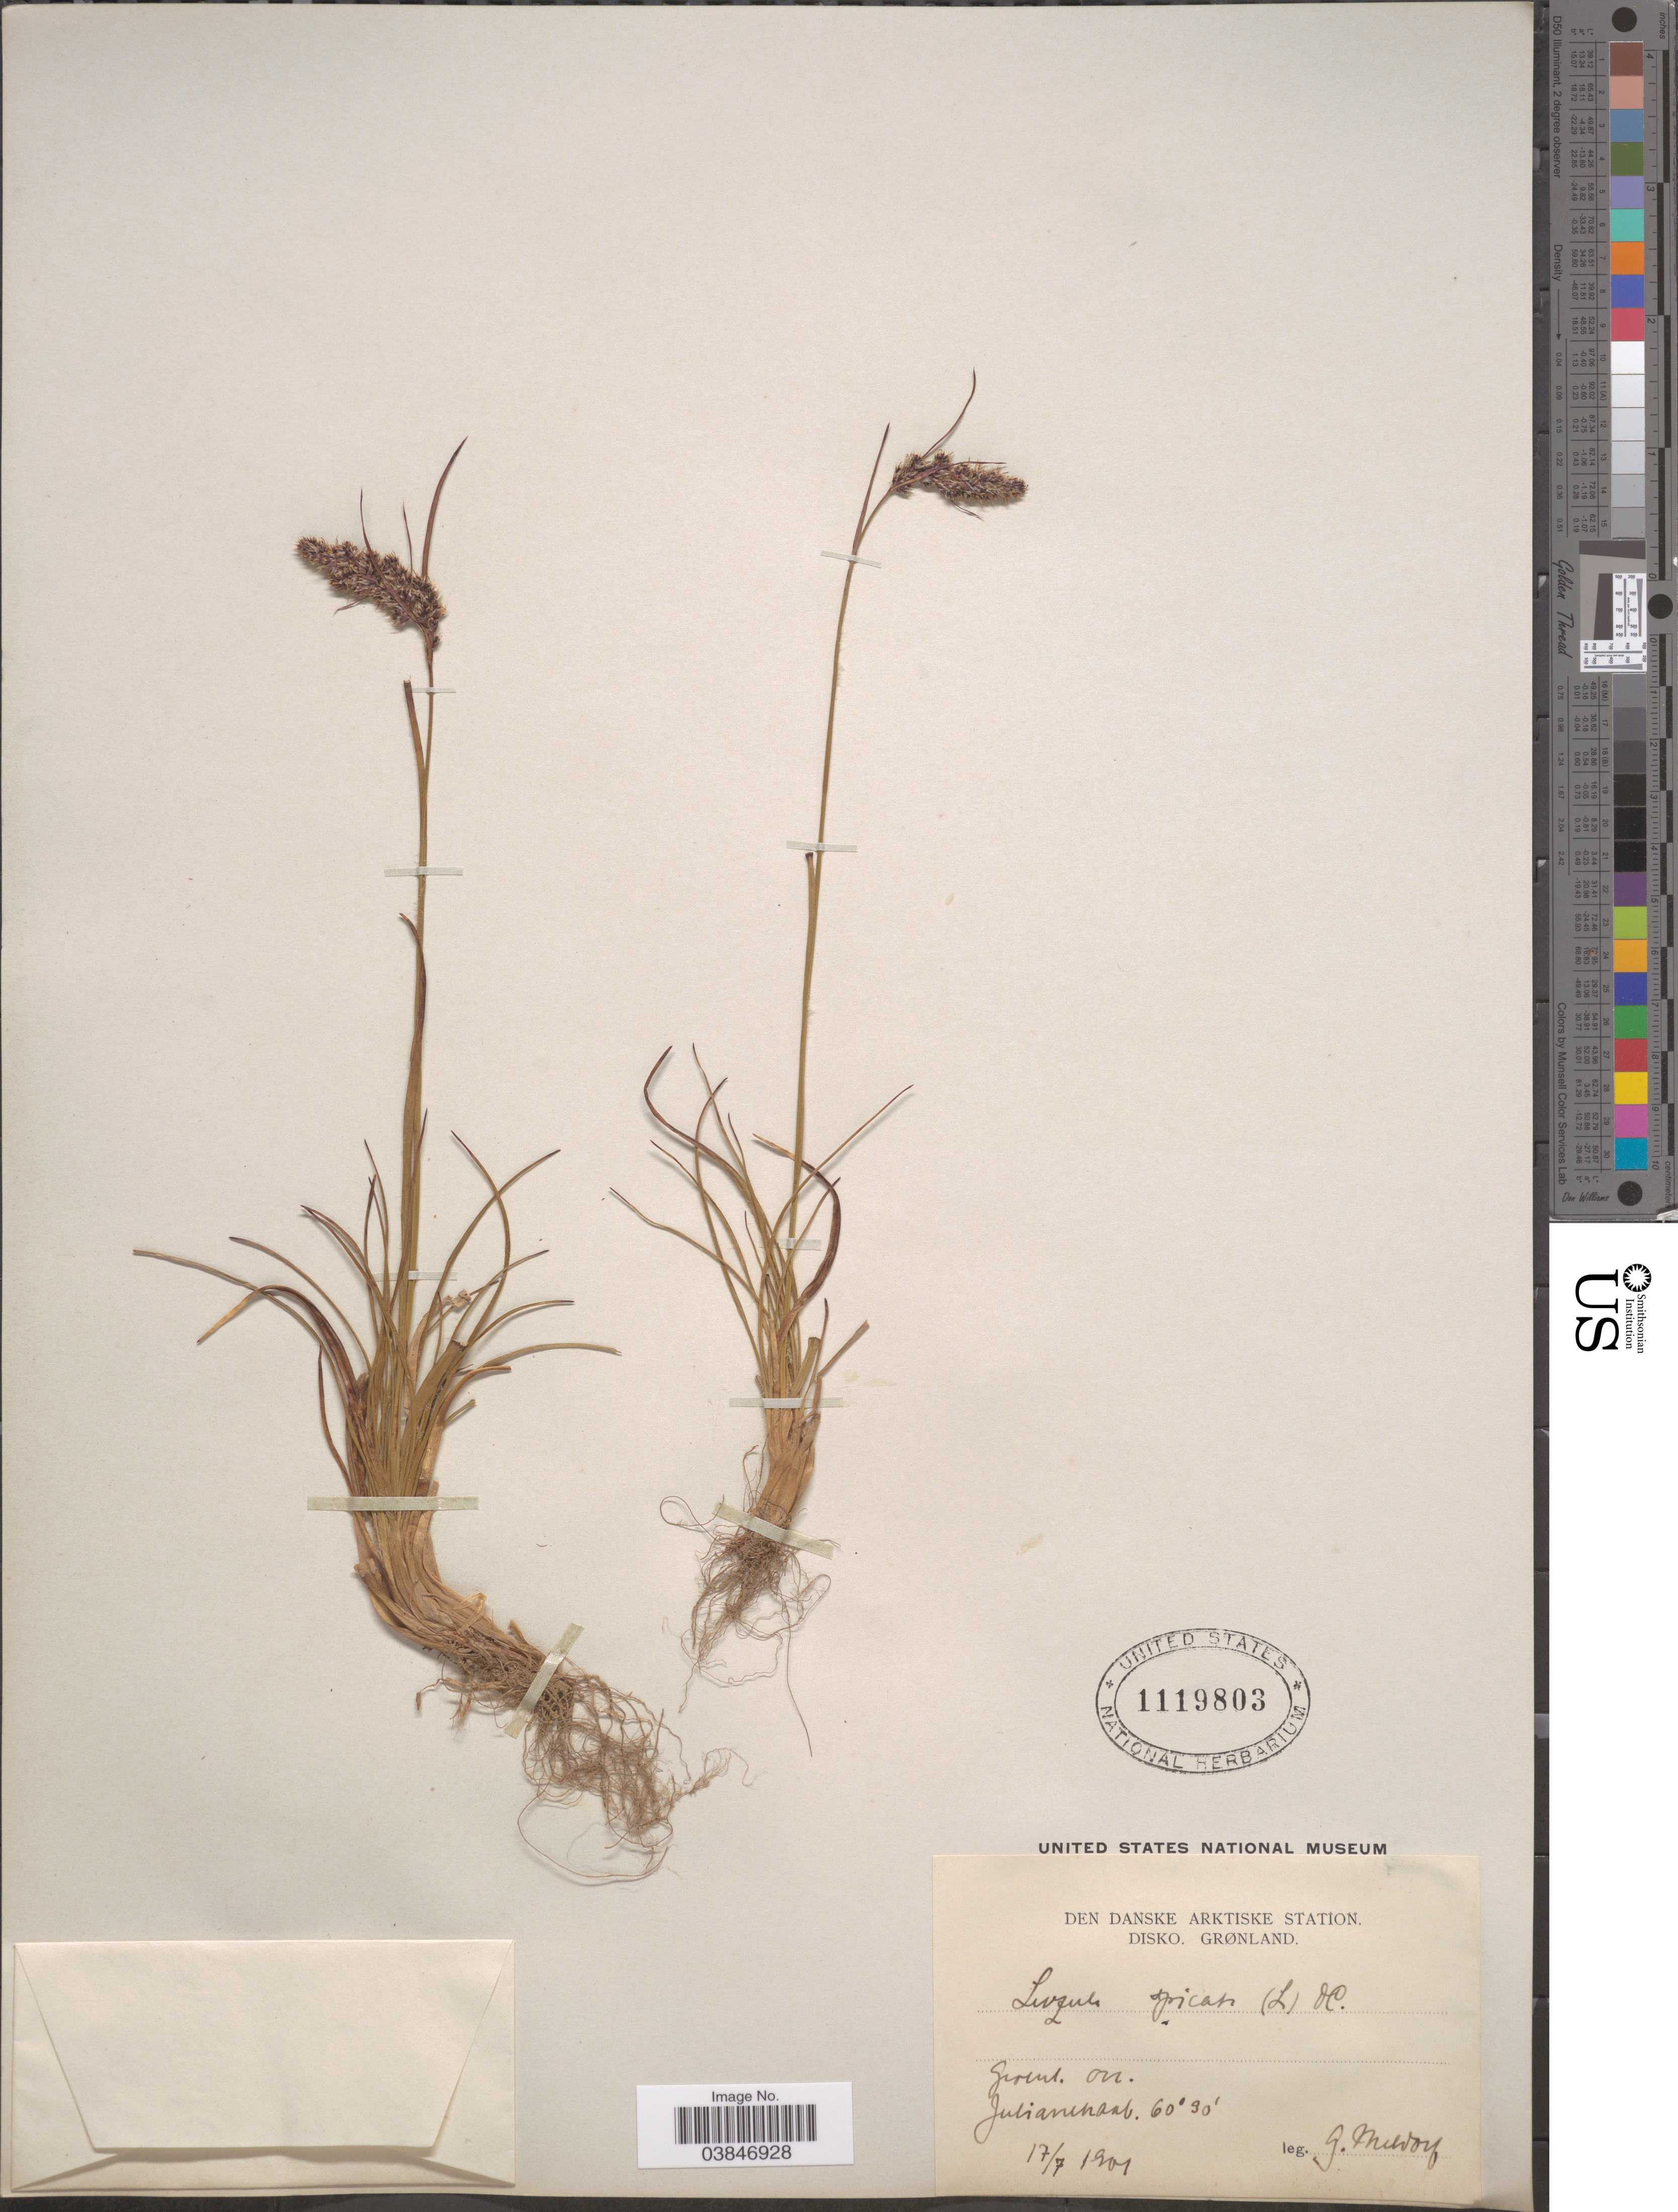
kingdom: Plantae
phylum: Tracheophyta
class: Liliopsida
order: Poales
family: Juncaceae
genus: Luzula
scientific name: Luzula spicata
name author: (L.) DC.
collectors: G. Meldorf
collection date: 1901-07-17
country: Greenland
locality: Den Danske Arktiske Station. Groenl. occ. Julianeharb.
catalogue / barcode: US 1119803